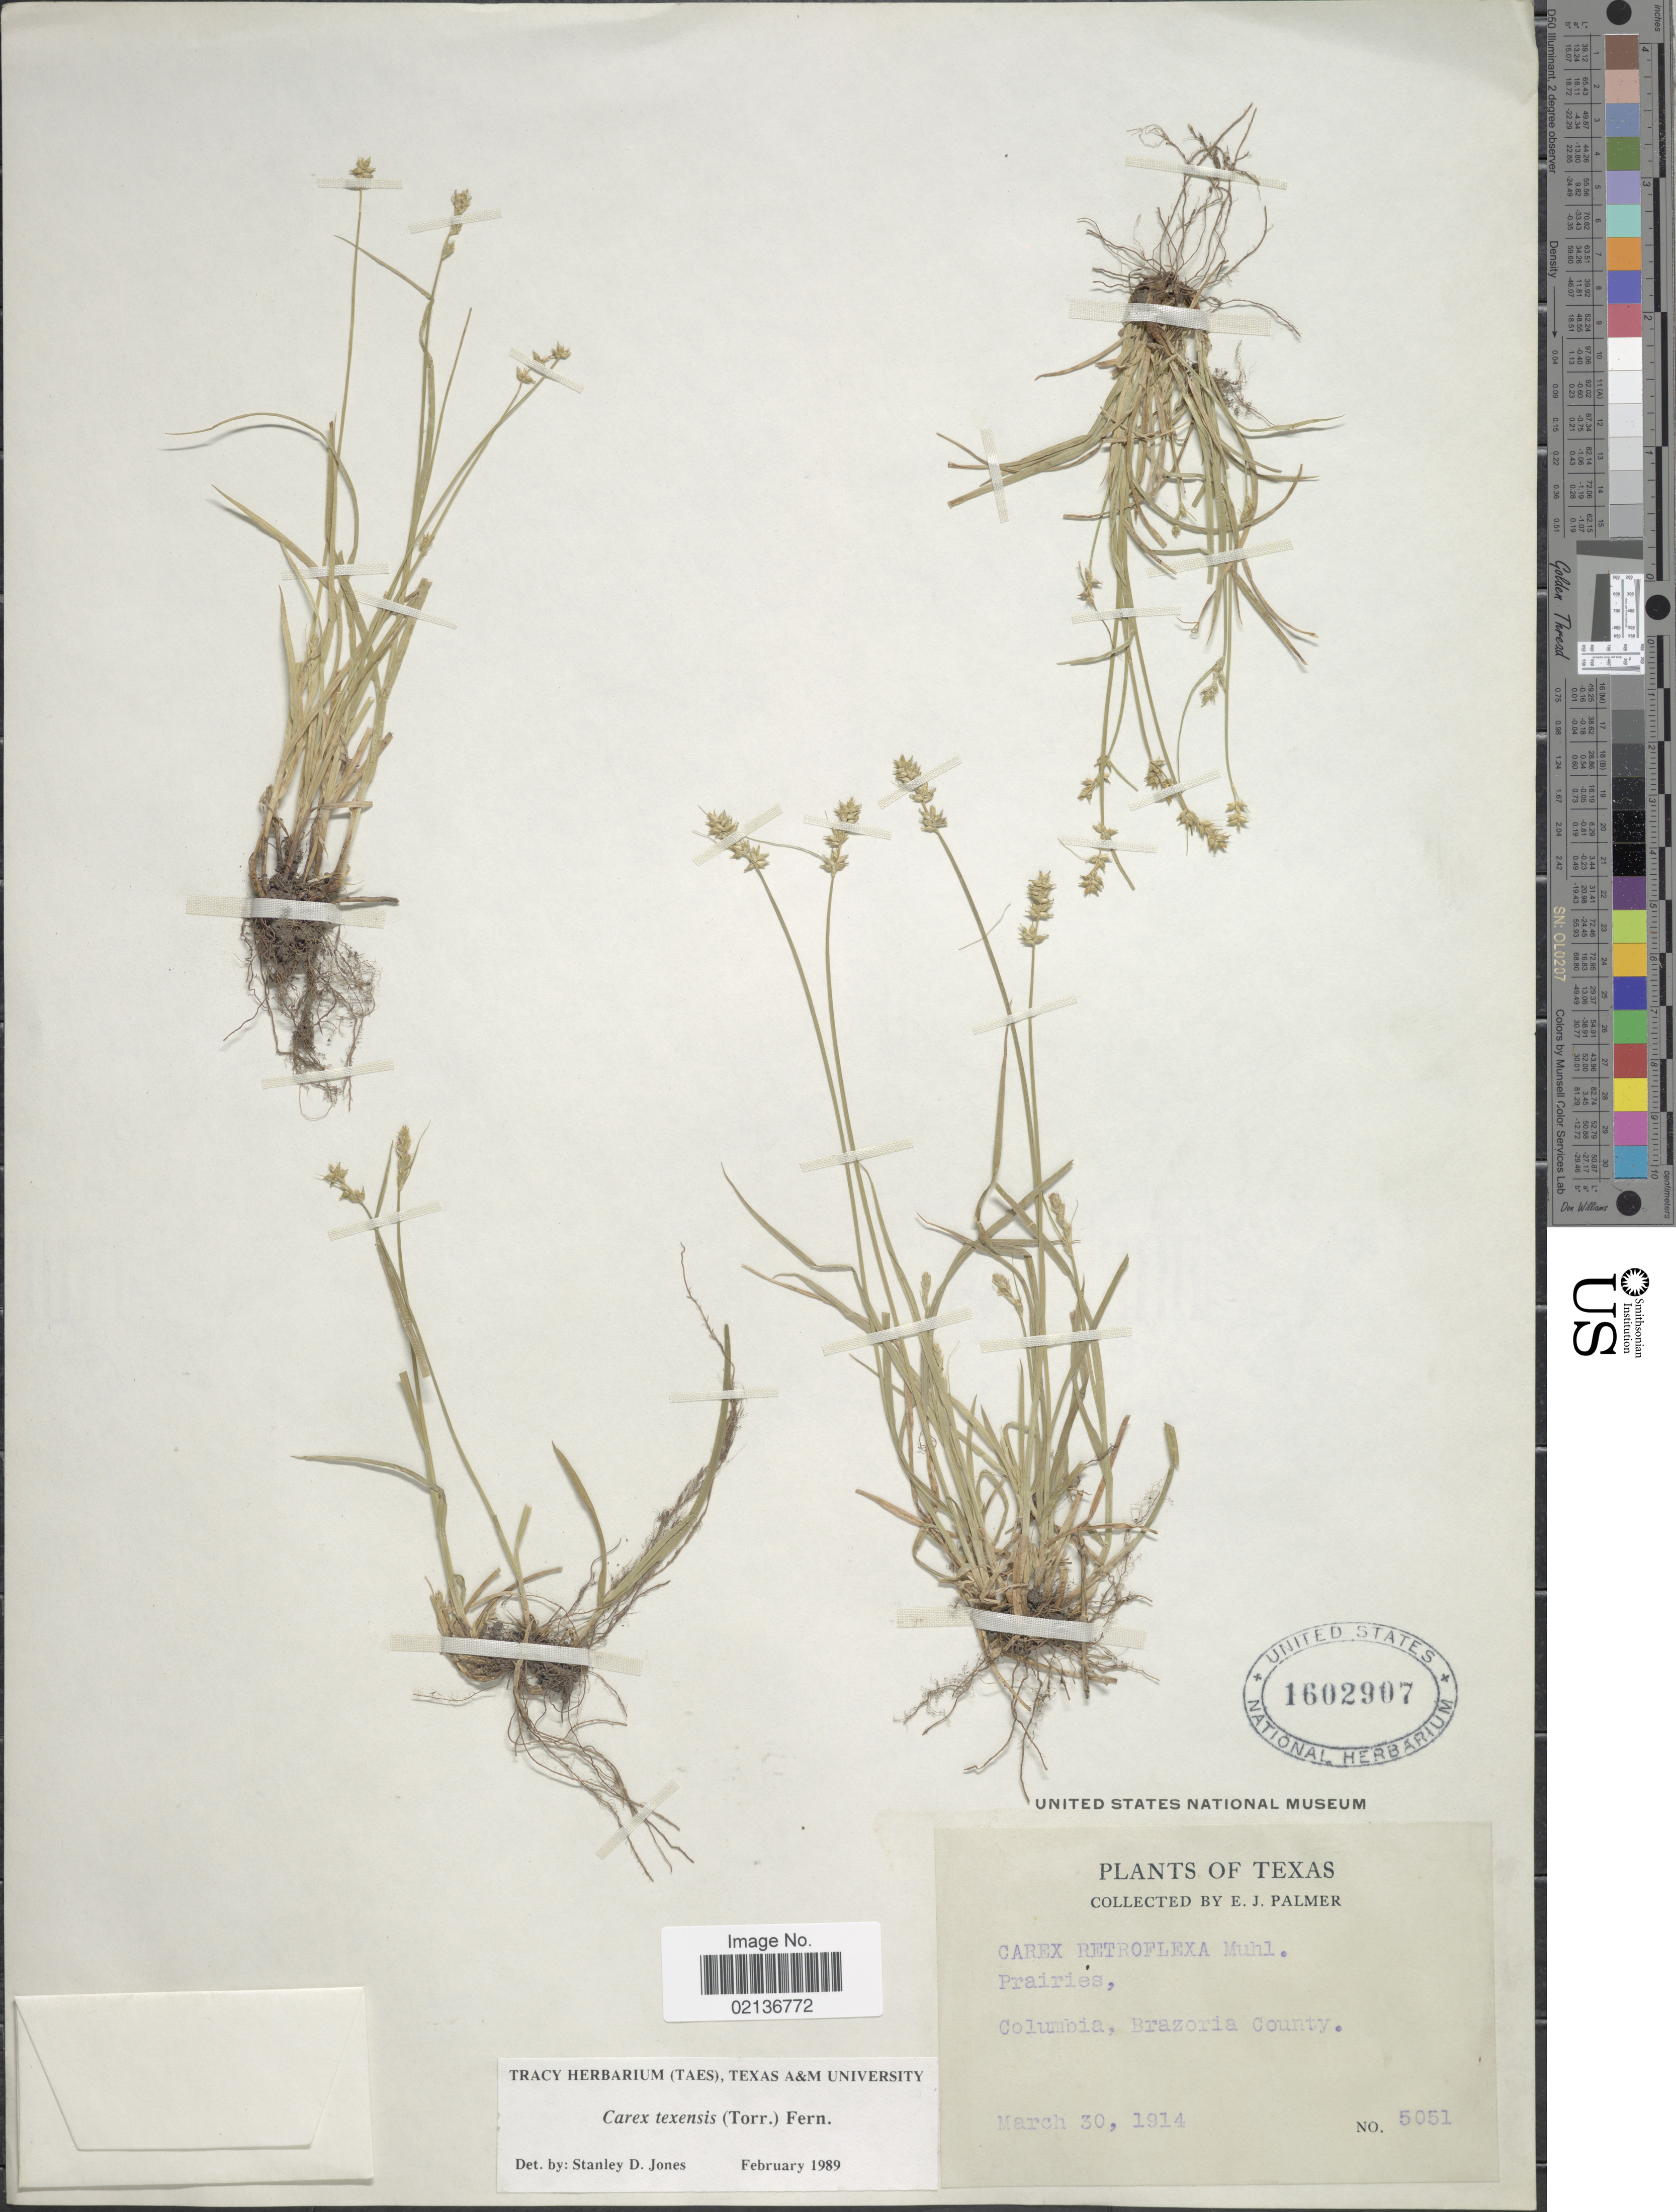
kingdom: Plantae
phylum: Tracheophyta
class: Liliopsida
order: Poales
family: Cyperaceae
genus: Carex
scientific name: Carex texensis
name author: (Torr. ex L.H. Bailey) L.H. Bailey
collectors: E. J. Palmer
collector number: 5051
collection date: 1914-03-30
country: United States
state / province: Texas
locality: Columbia, Brazoria County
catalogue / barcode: US 1602907